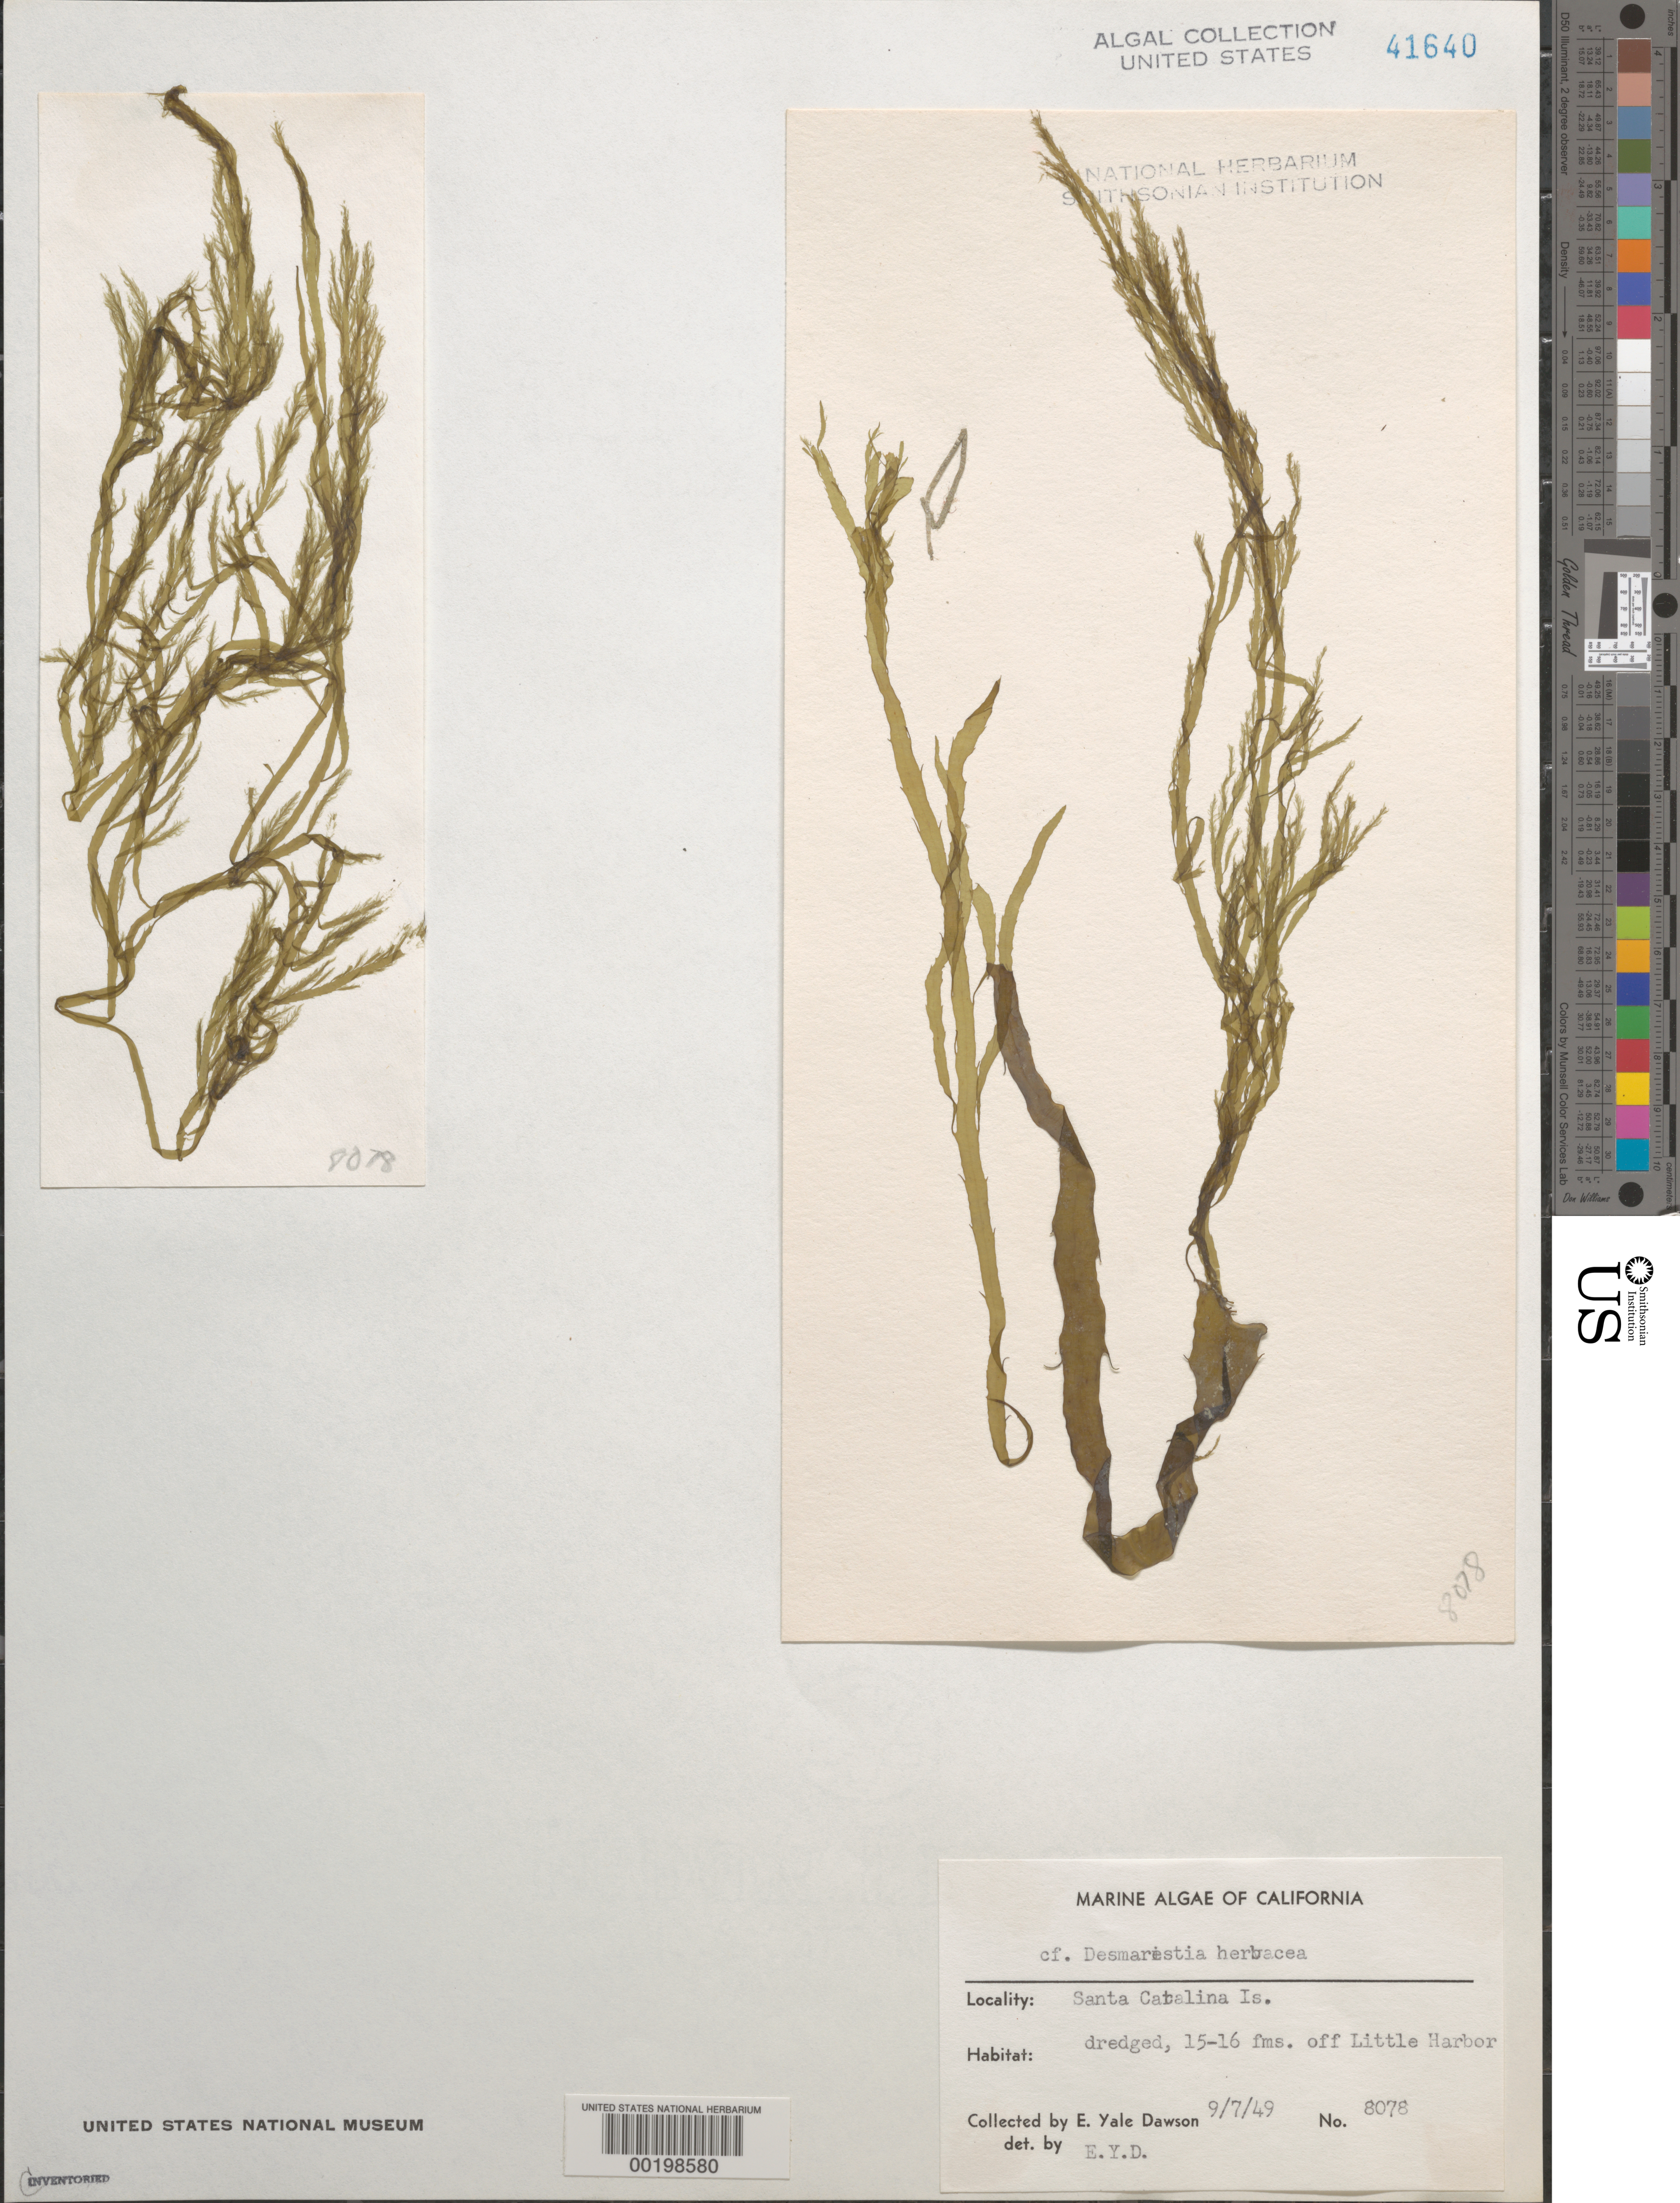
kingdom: Chromista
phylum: Ochrophyta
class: Phaeophyceae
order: Desmarestiales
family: Desmarestiaceae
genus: Desmarestia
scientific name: Desmarestia herbacea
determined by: Dawson, E. Y.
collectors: E. Y. Dawson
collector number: EYD 8078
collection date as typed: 07 Sep 1949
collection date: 1949-09-07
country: United States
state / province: California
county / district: Los Angeles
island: Santa Catalina Island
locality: Off Little Harbor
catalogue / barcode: US 41640